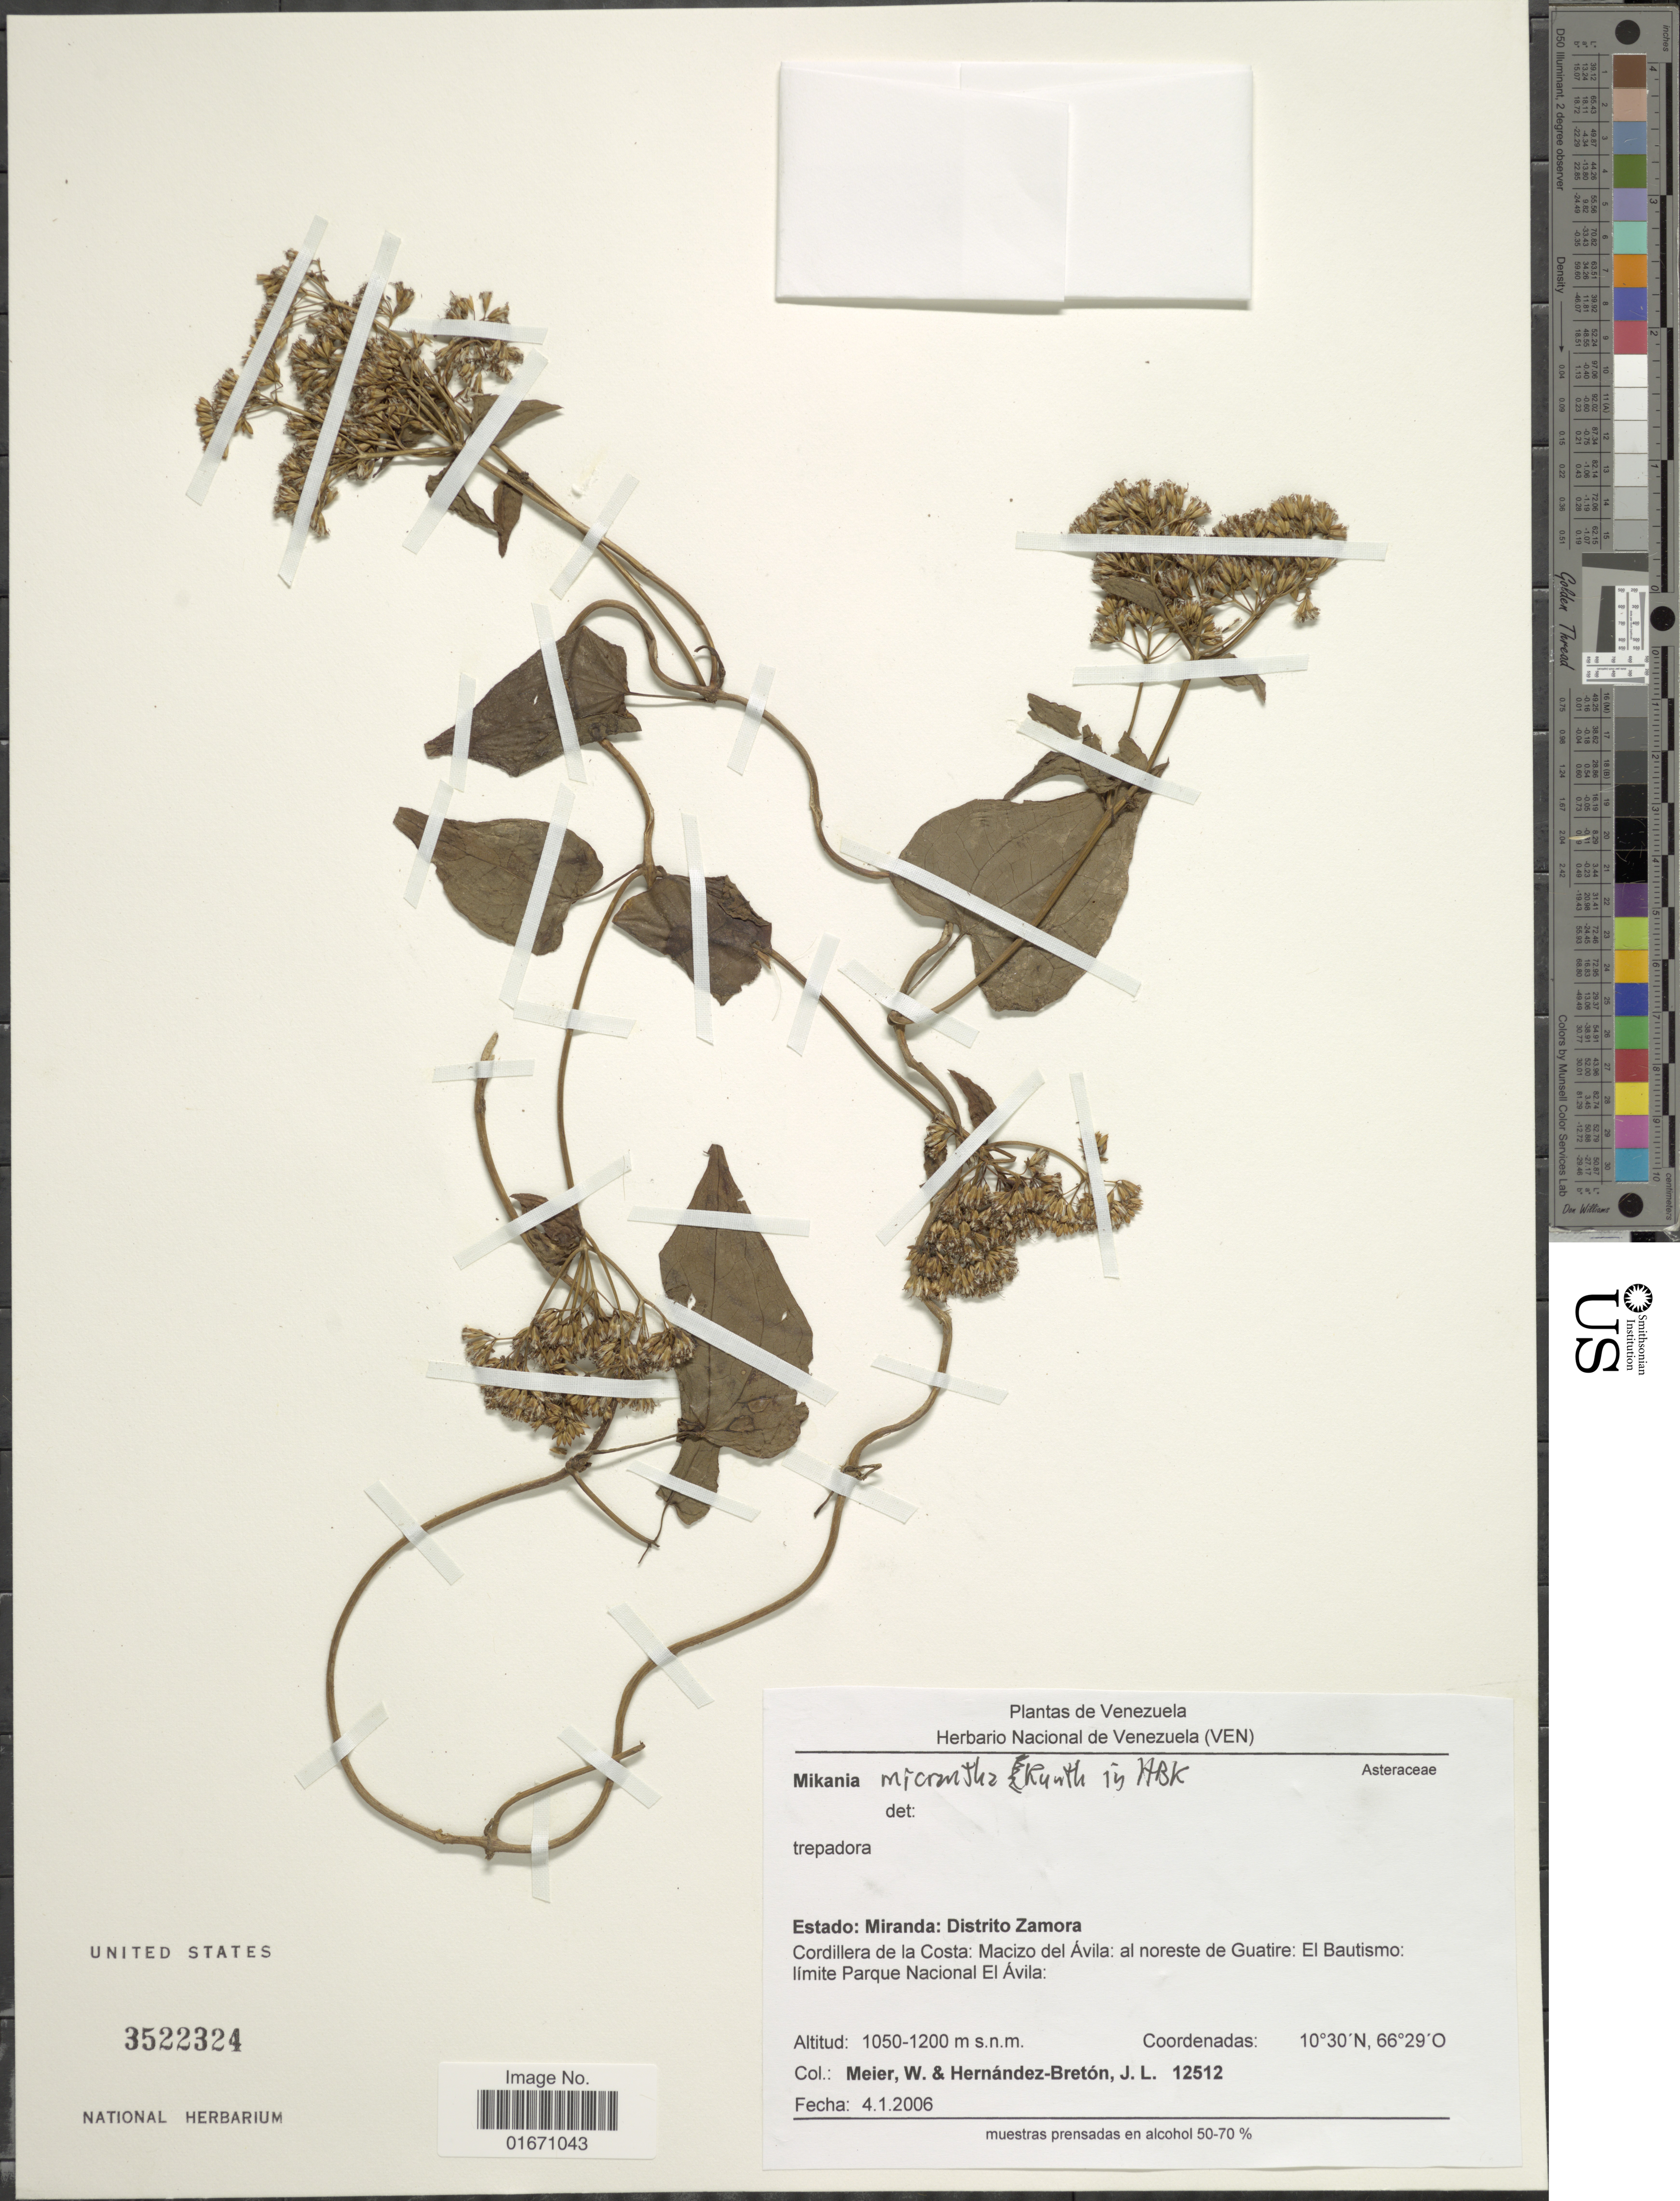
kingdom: Plantae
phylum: Tracheophyta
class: Magnoliopsida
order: Asterales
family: Asteraceae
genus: Mikania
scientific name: Mikania micrantha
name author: Kunth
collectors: W. Meier & J. L. Hernandez-Breton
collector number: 12512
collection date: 2006-01-04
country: Venezuela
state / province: Miranda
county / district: Zamora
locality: Cordillera de la Costa, Macizo del Avila, al noreste de Guatire, El Bautismo, limite Parque Nacional El Avila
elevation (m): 1050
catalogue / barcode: US 3522324